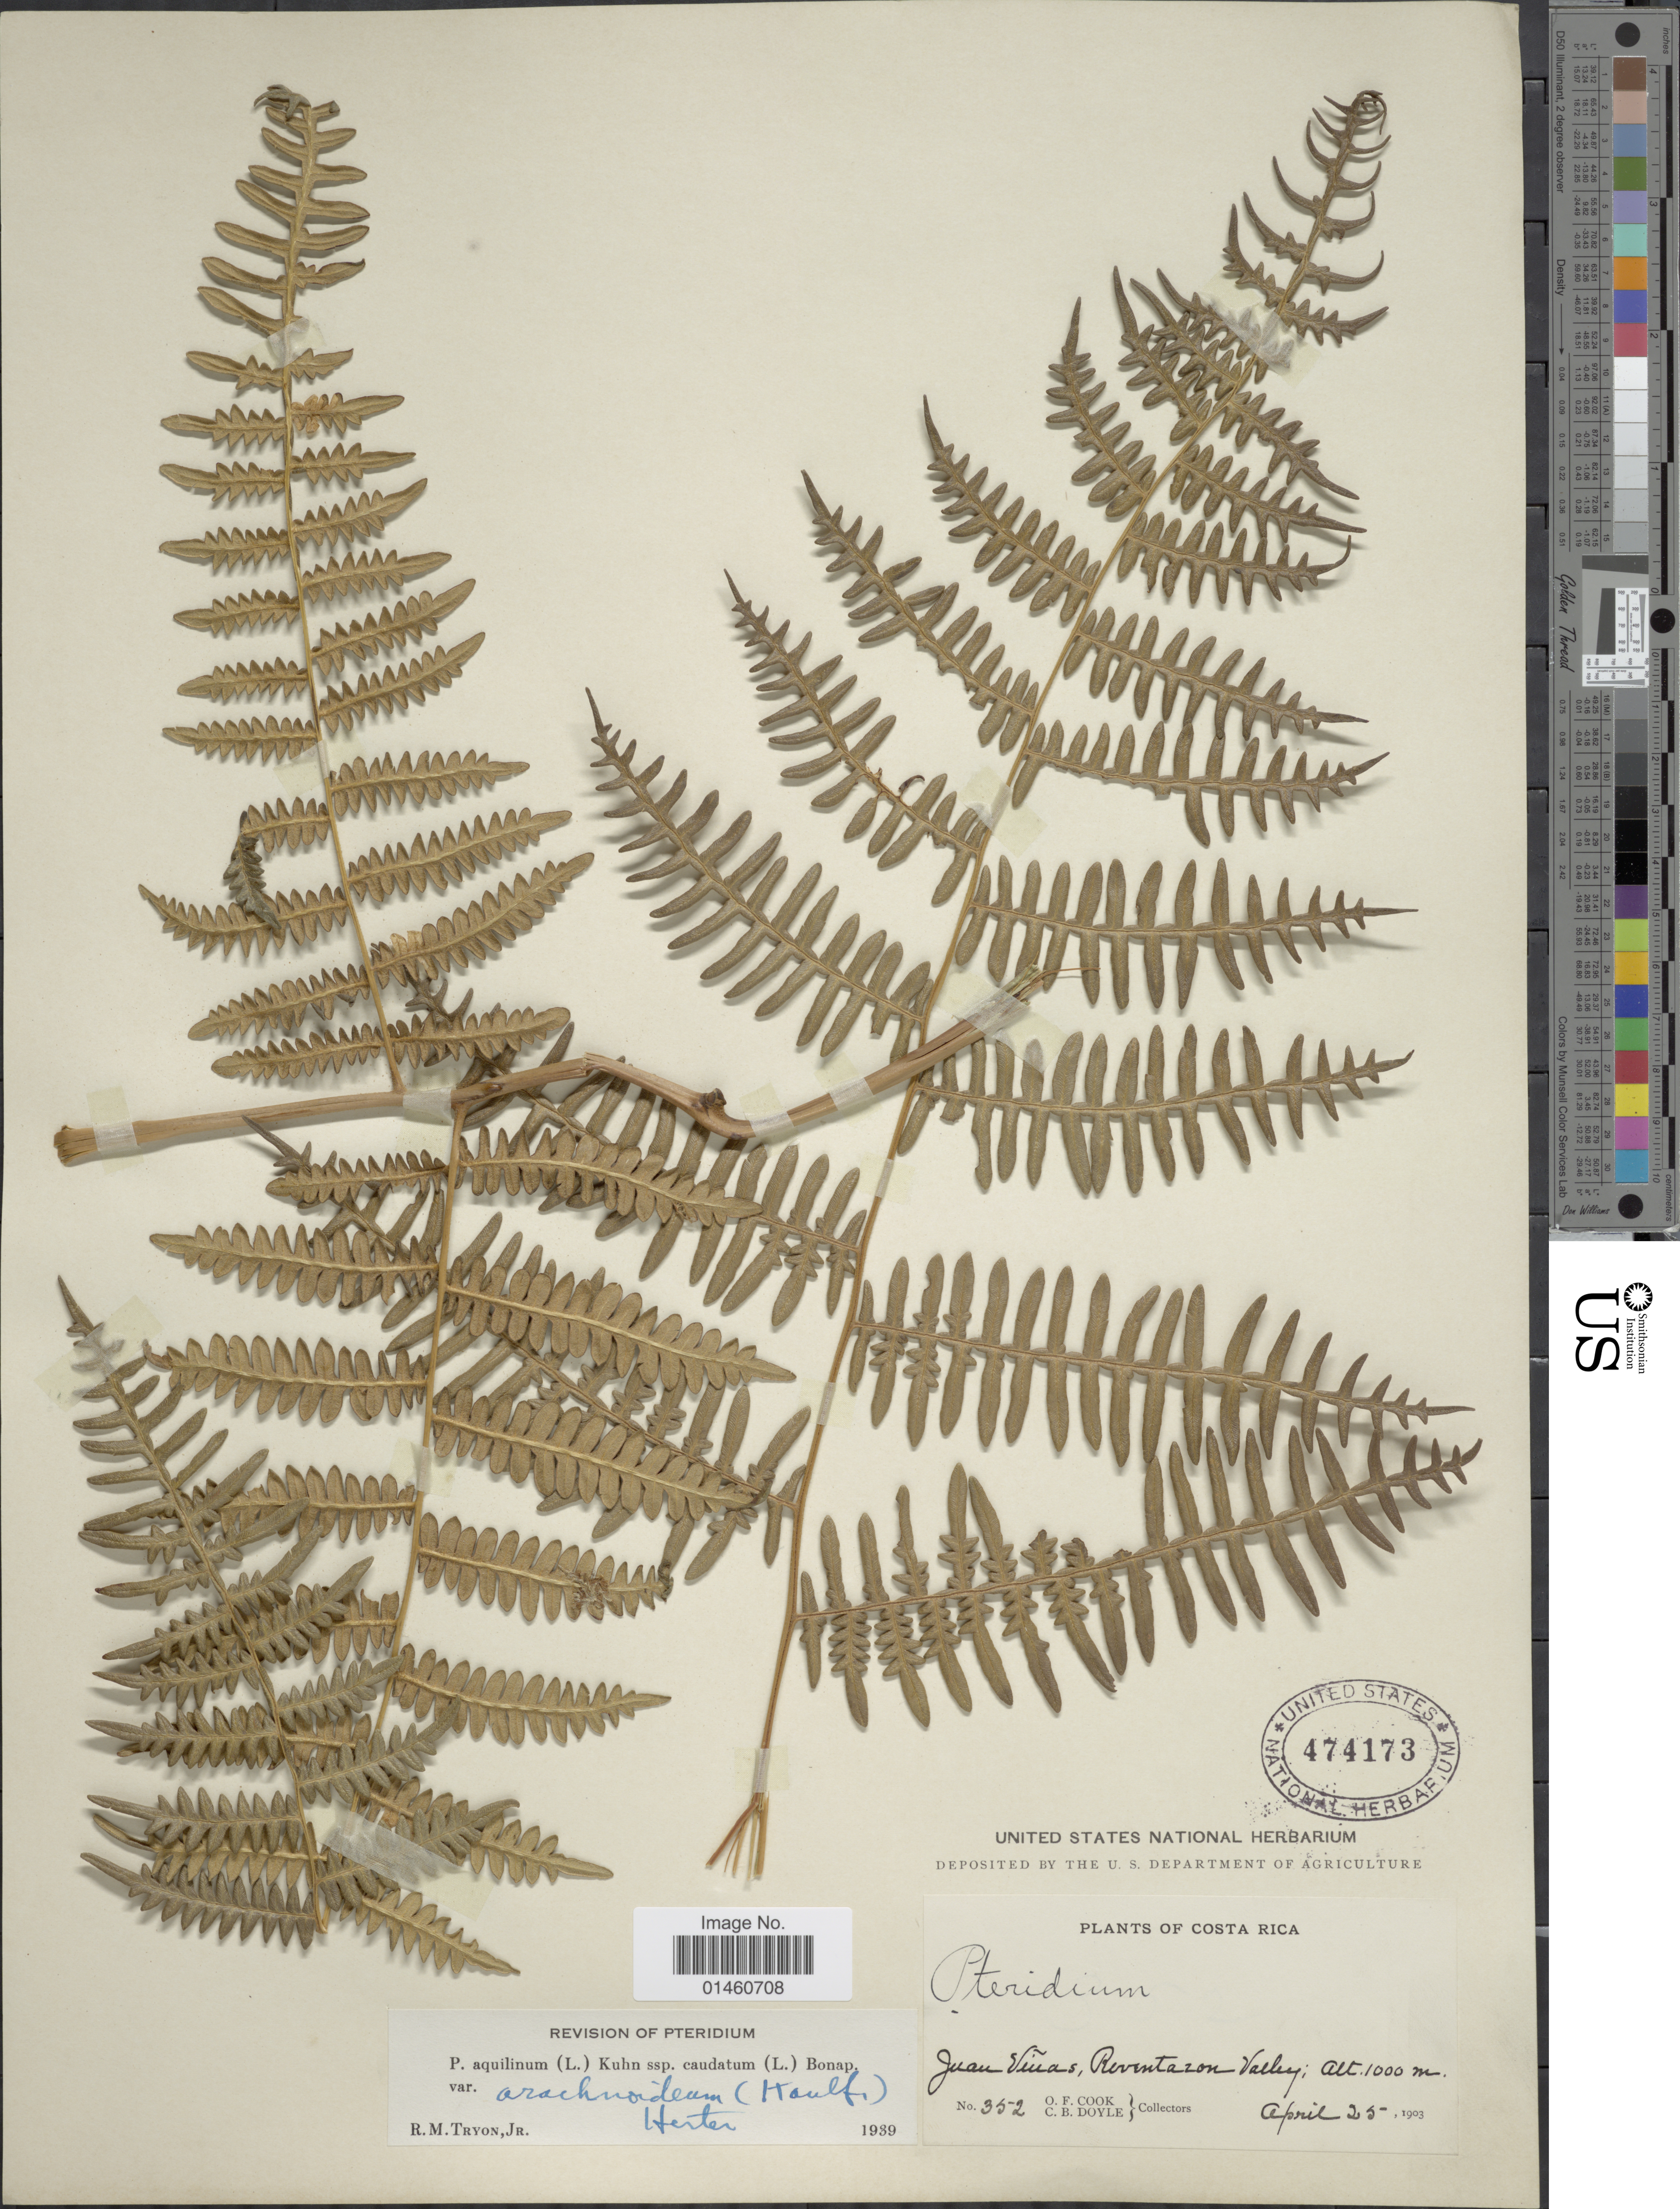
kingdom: Plantae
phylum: Tracheophyta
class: Polypodiopsida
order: Polypodiales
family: Dennstaedtiaceae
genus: Pteridium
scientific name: Pteridium aquilinum var. arachnoideum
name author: (Kaulf.) Herter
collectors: O. F. Cook & C. Doyle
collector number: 352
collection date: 1903-04-25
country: Costa Rica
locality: Juan Viñas, Reventazon Valley.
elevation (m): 1000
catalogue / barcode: US 474173